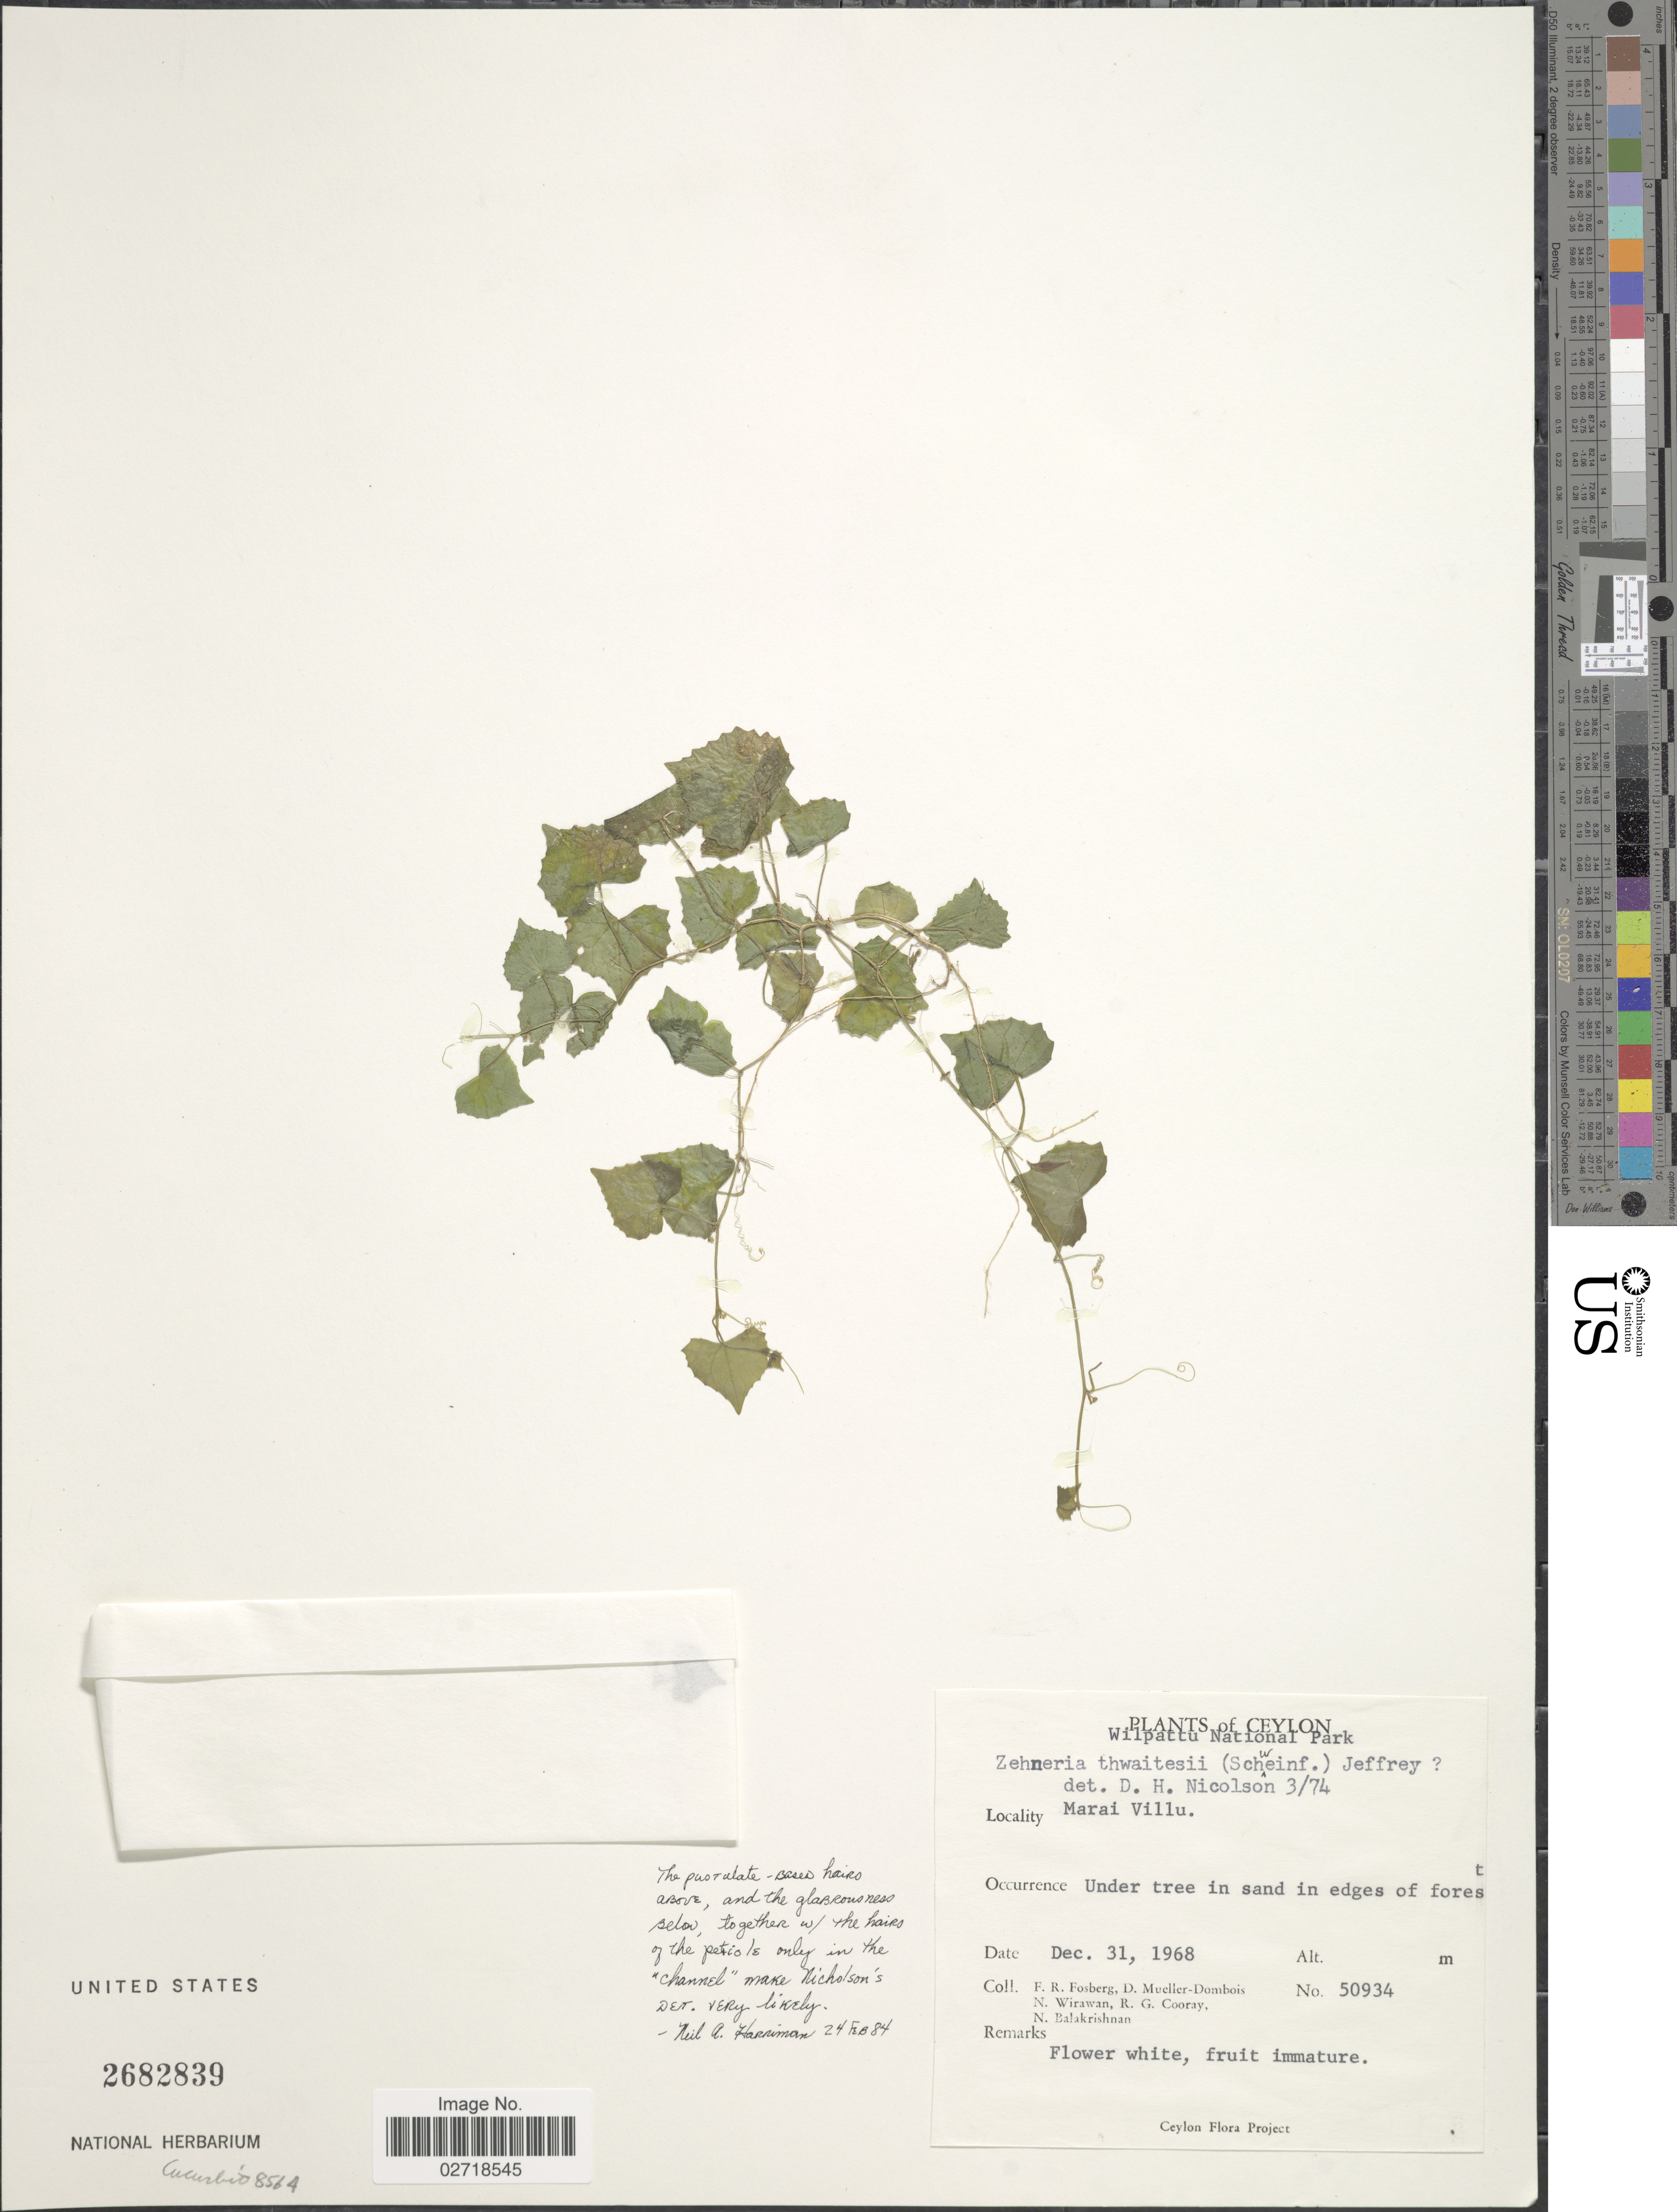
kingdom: Plantae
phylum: Tracheophyta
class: Magnoliopsida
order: Cucurbitales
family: Cucurbitaceae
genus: Zehneria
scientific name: Zehneria thwaitesii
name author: (Schweinf.) C. Jeffrey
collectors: F. R. Fosberg, D. Mueller-Dombois, N. Wirawan, R. Cooray & N. Balakrishnan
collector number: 50934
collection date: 1968-12-31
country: Sri Lanka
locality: Ceylon, Wilpattu National Park, Marai Villu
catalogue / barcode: US 2682839